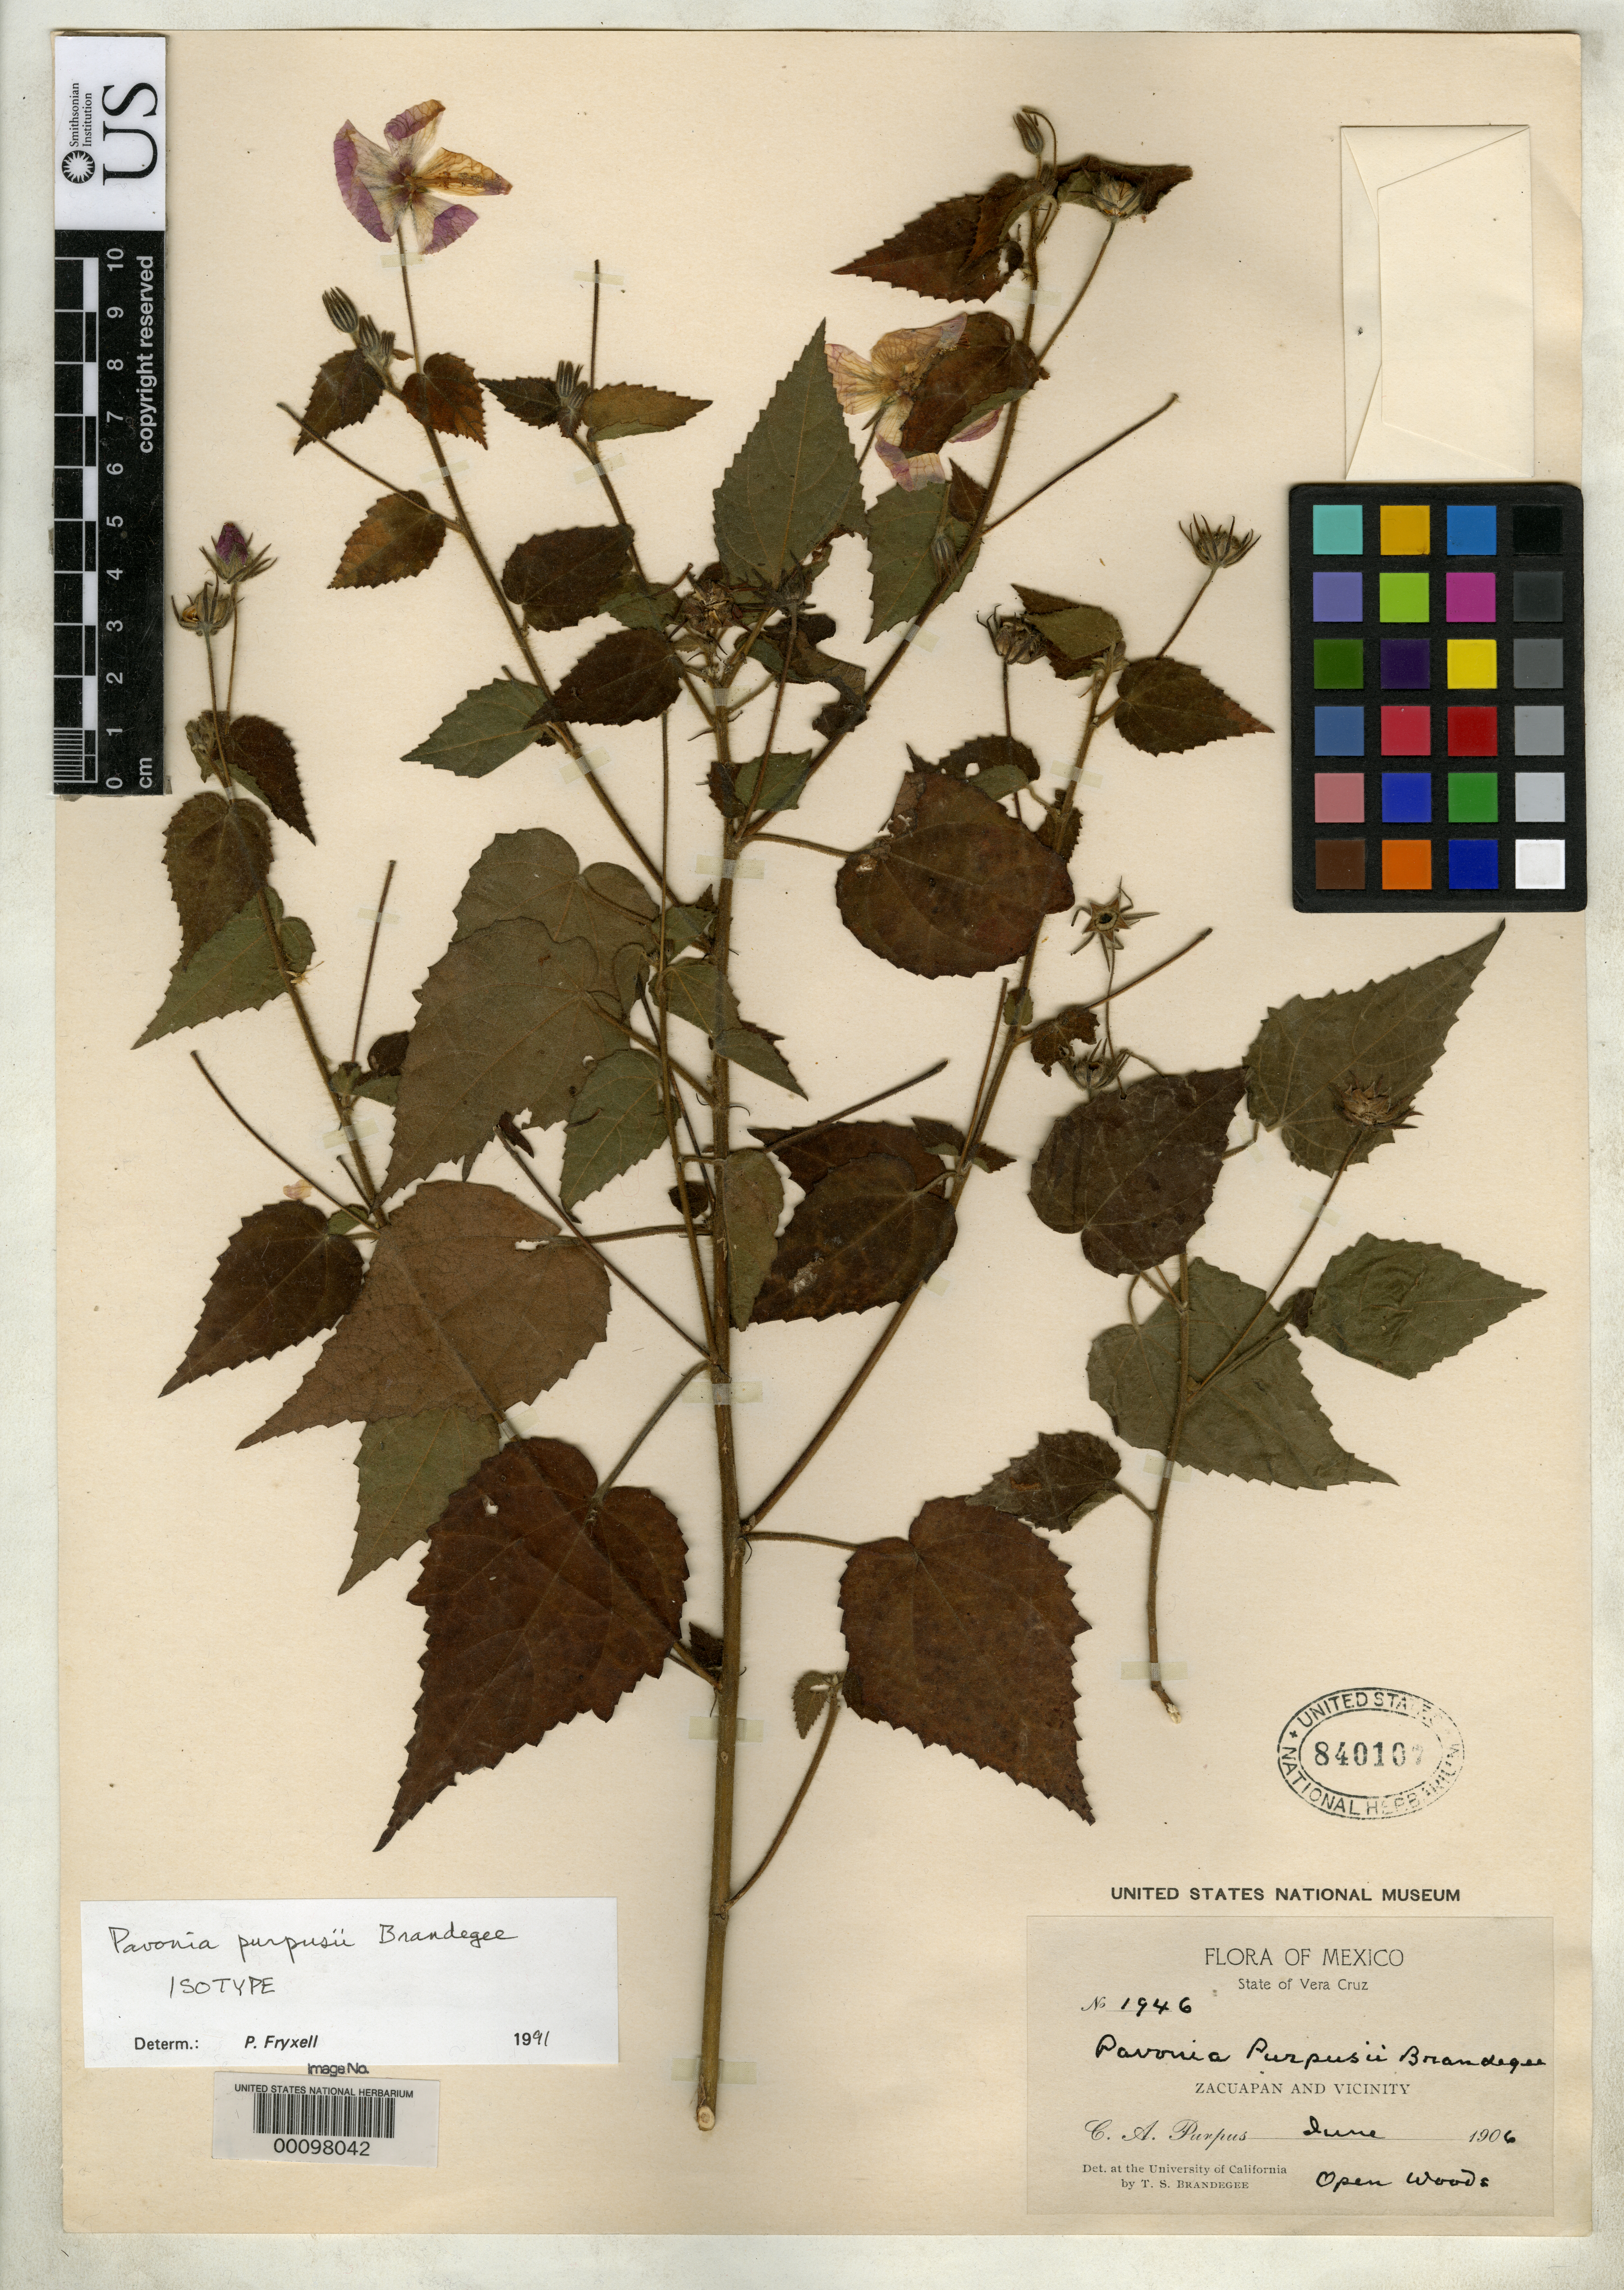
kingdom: Plantae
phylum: Tracheophyta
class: Magnoliopsida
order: Malvales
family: Malvaceae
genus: Pavonia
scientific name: Pavonia purpusii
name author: Brandegee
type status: Isotype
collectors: C. A. Purpus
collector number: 1946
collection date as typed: Jun 1906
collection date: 1906-06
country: Mexico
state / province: Veracruz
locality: Zacuapan & vicinity.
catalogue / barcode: US 840107